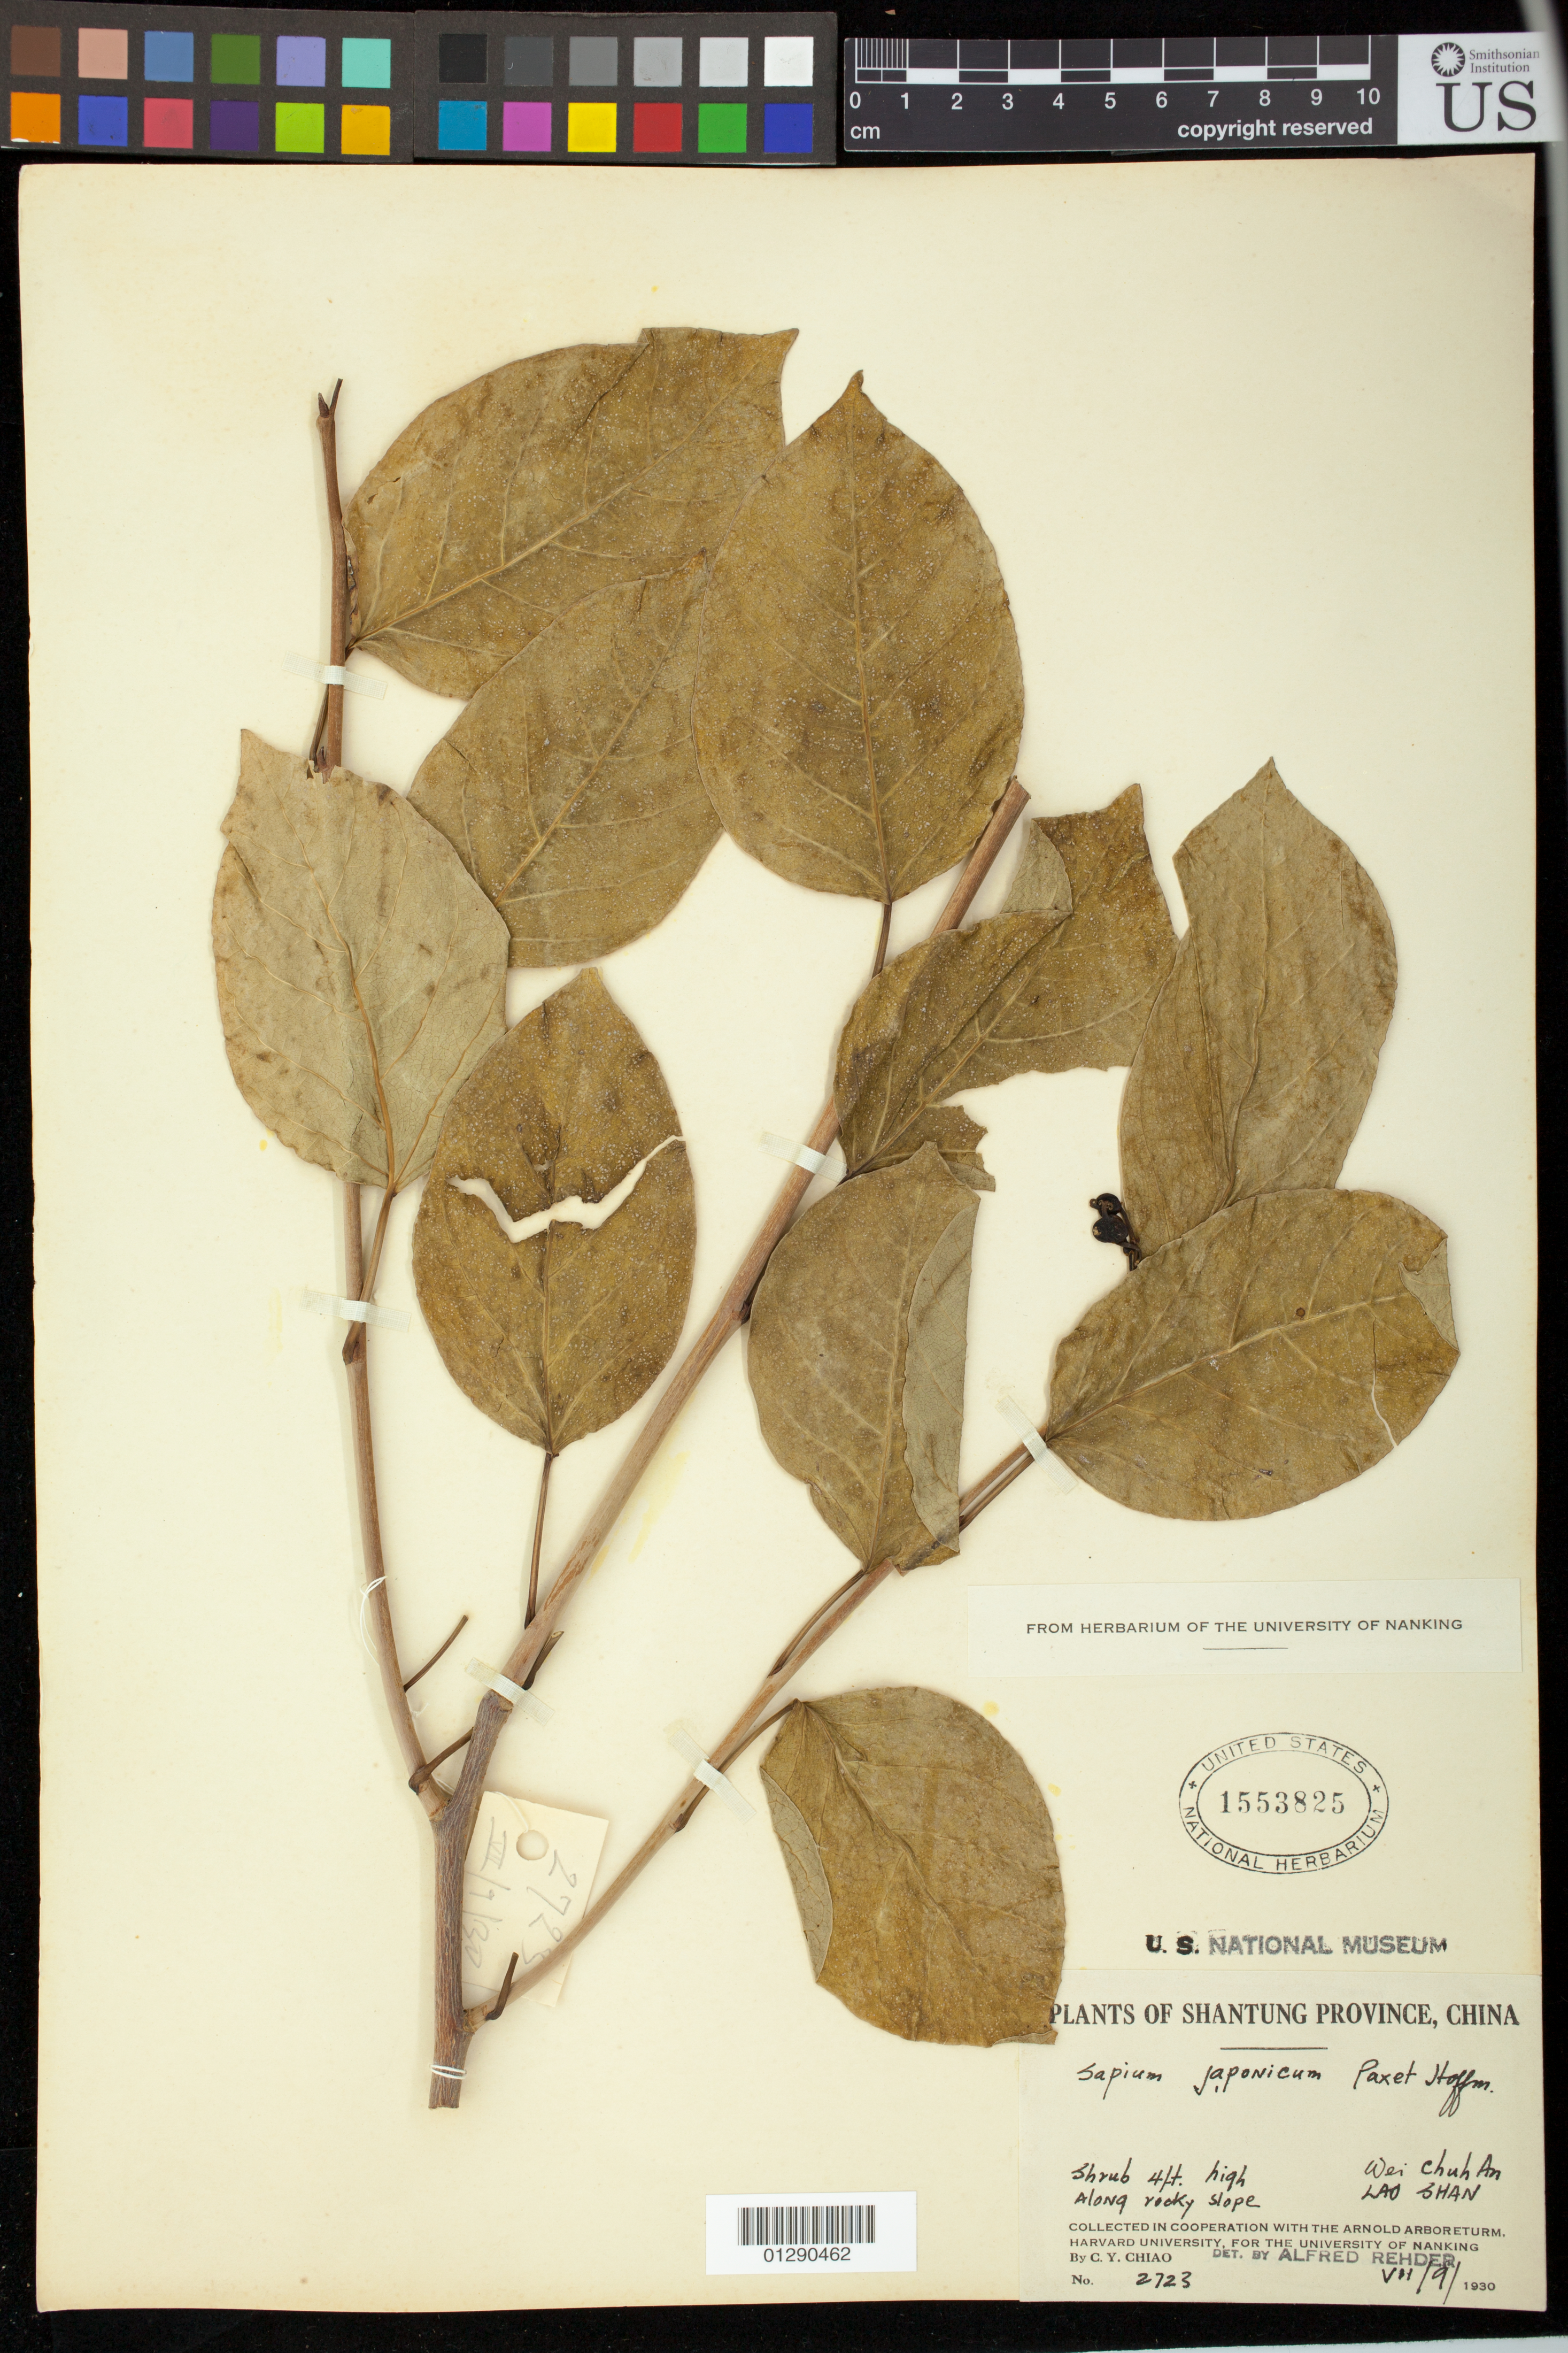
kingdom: Plantae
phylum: Tracheophyta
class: Magnoliopsida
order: Malpighiales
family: Euphorbiaceae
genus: Sapium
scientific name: Sapium japonicum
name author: (Siebold & Zucc.) Pax & K. Hoffm.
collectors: C. Y. Chiao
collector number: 2723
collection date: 1930-07-09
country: China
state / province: Shandong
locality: Lao Shan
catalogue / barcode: US 1553825